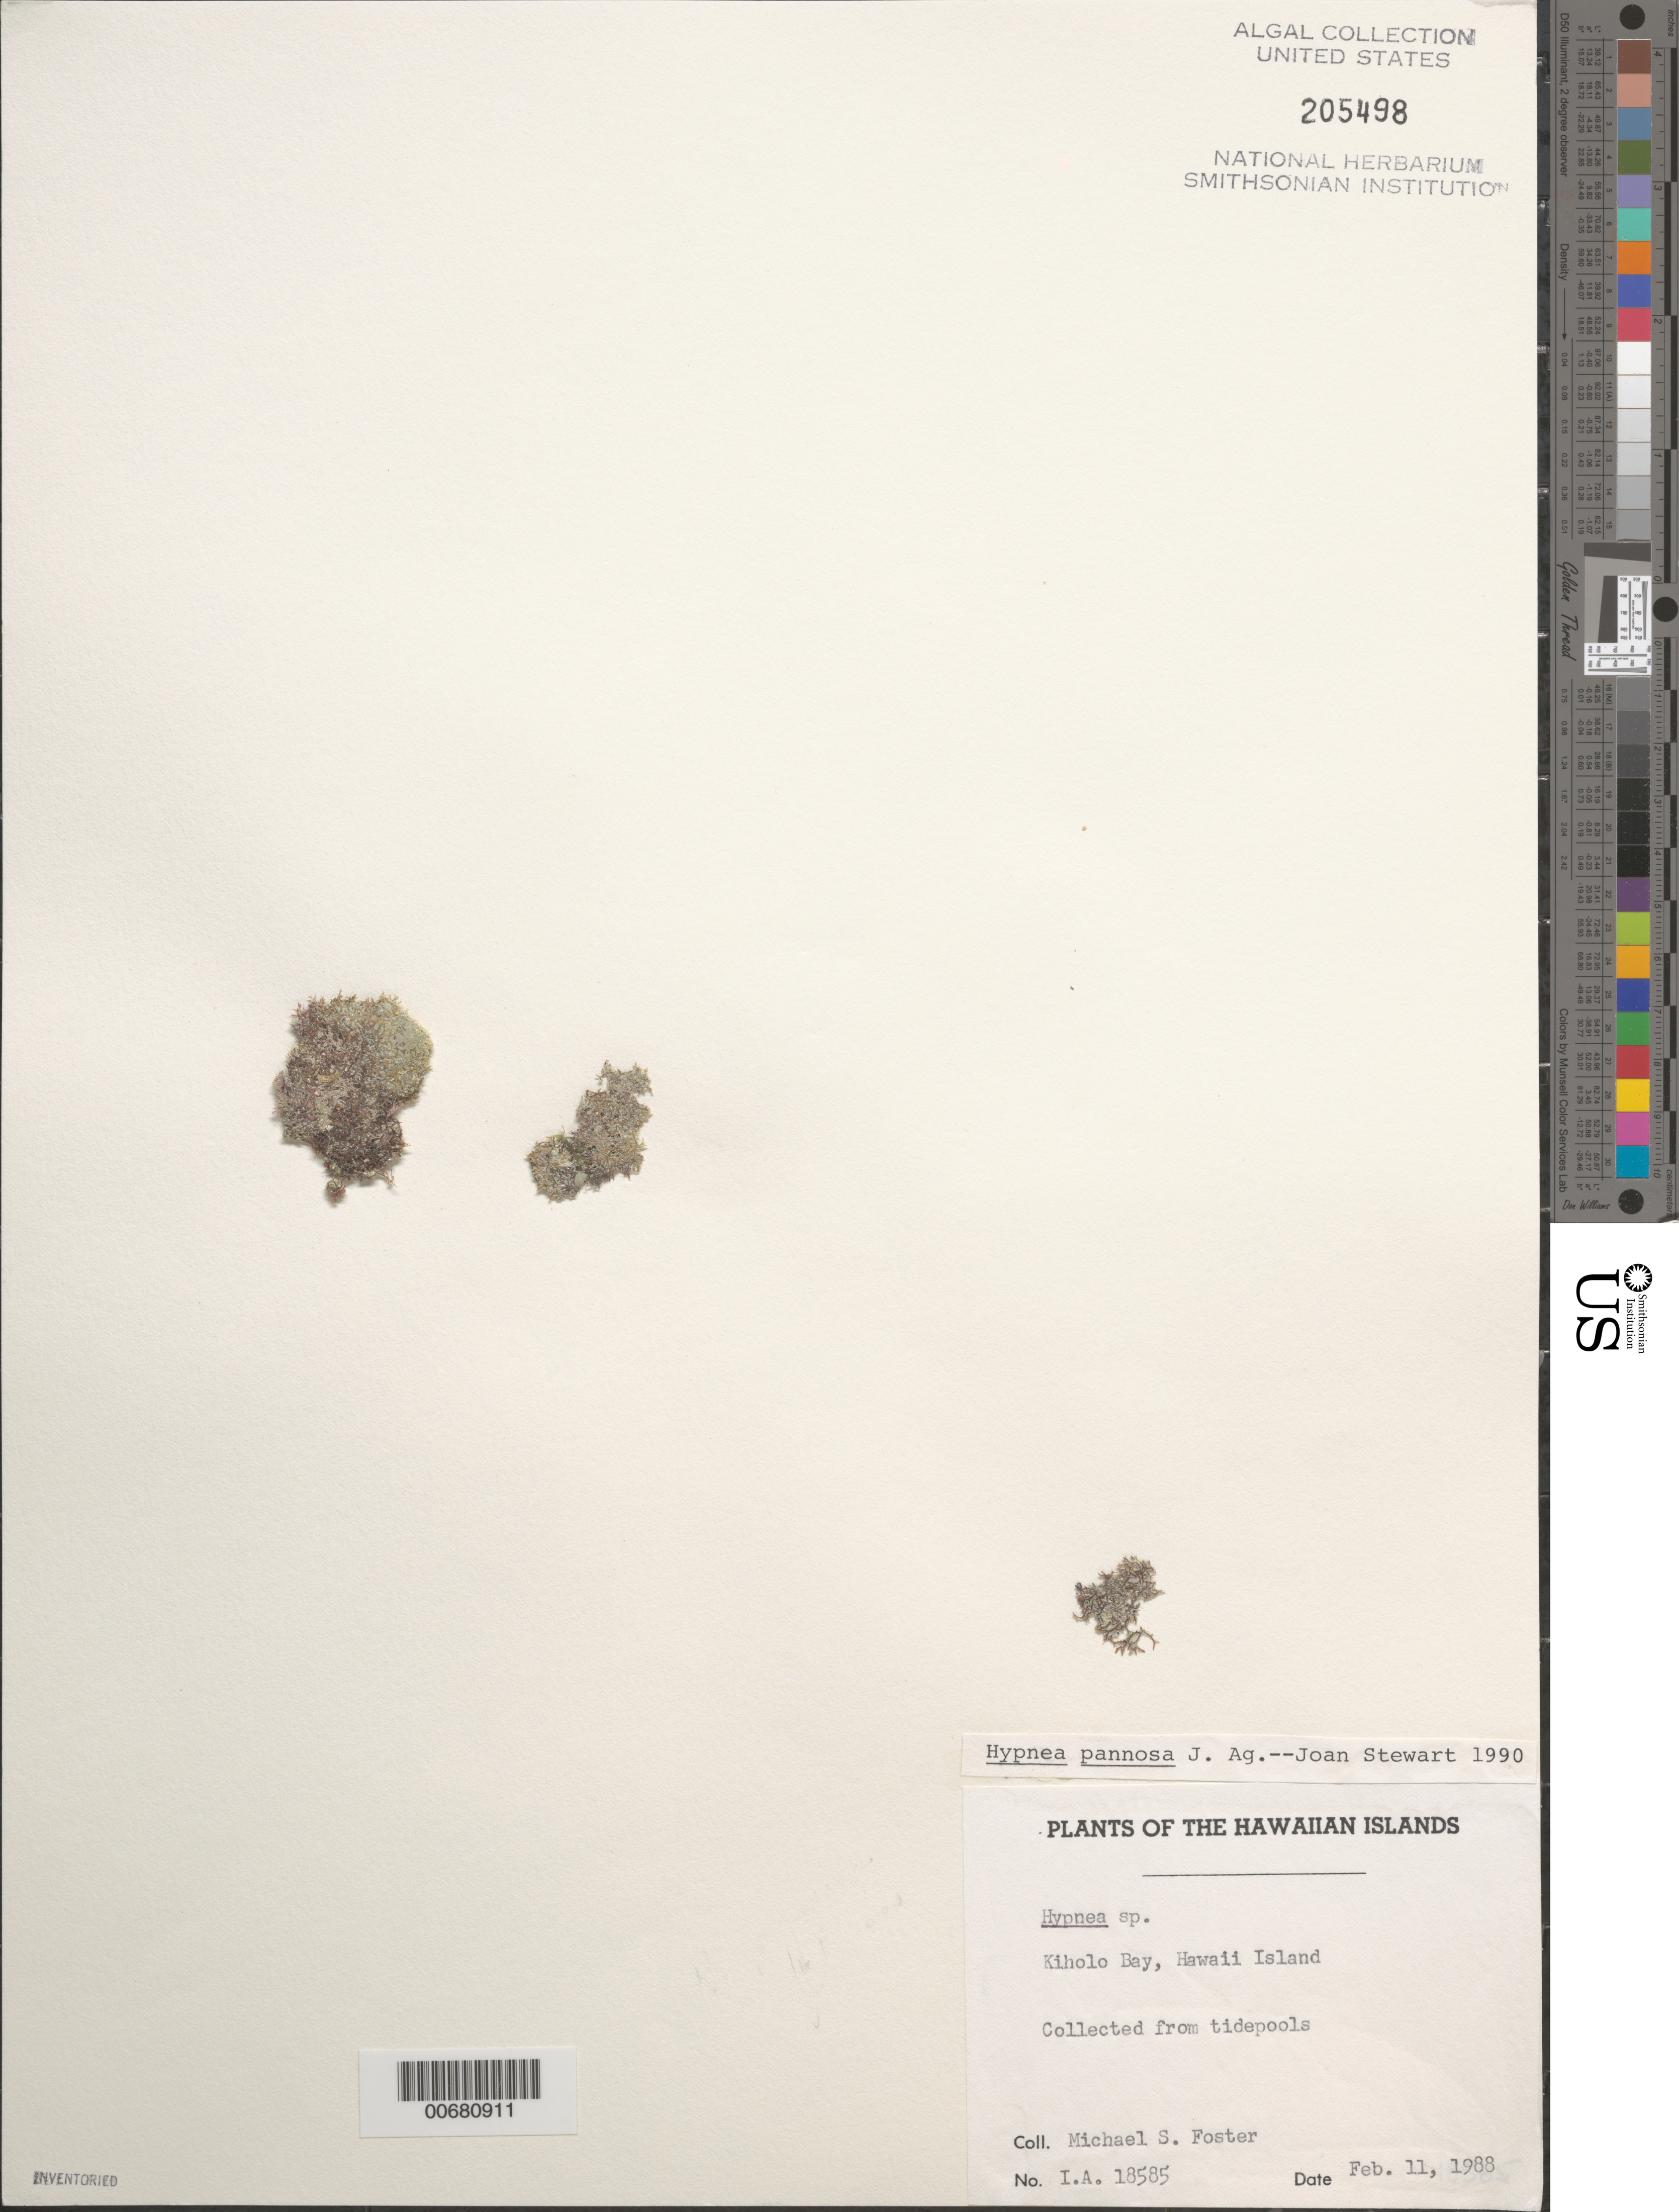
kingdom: Plantae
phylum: Rhodophyta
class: Florideophyceae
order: Gigartinales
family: Cystocloniaceae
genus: Hypnea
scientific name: Hypnea pannosa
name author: J. Agardh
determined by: Stewart, Joan G.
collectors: M. Foster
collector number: IAA 18585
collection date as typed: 11 Feb 1988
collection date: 1988-02-11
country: United States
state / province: Hawaii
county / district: Hawaii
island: Hawaii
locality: Kiholo Bay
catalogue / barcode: US 205498